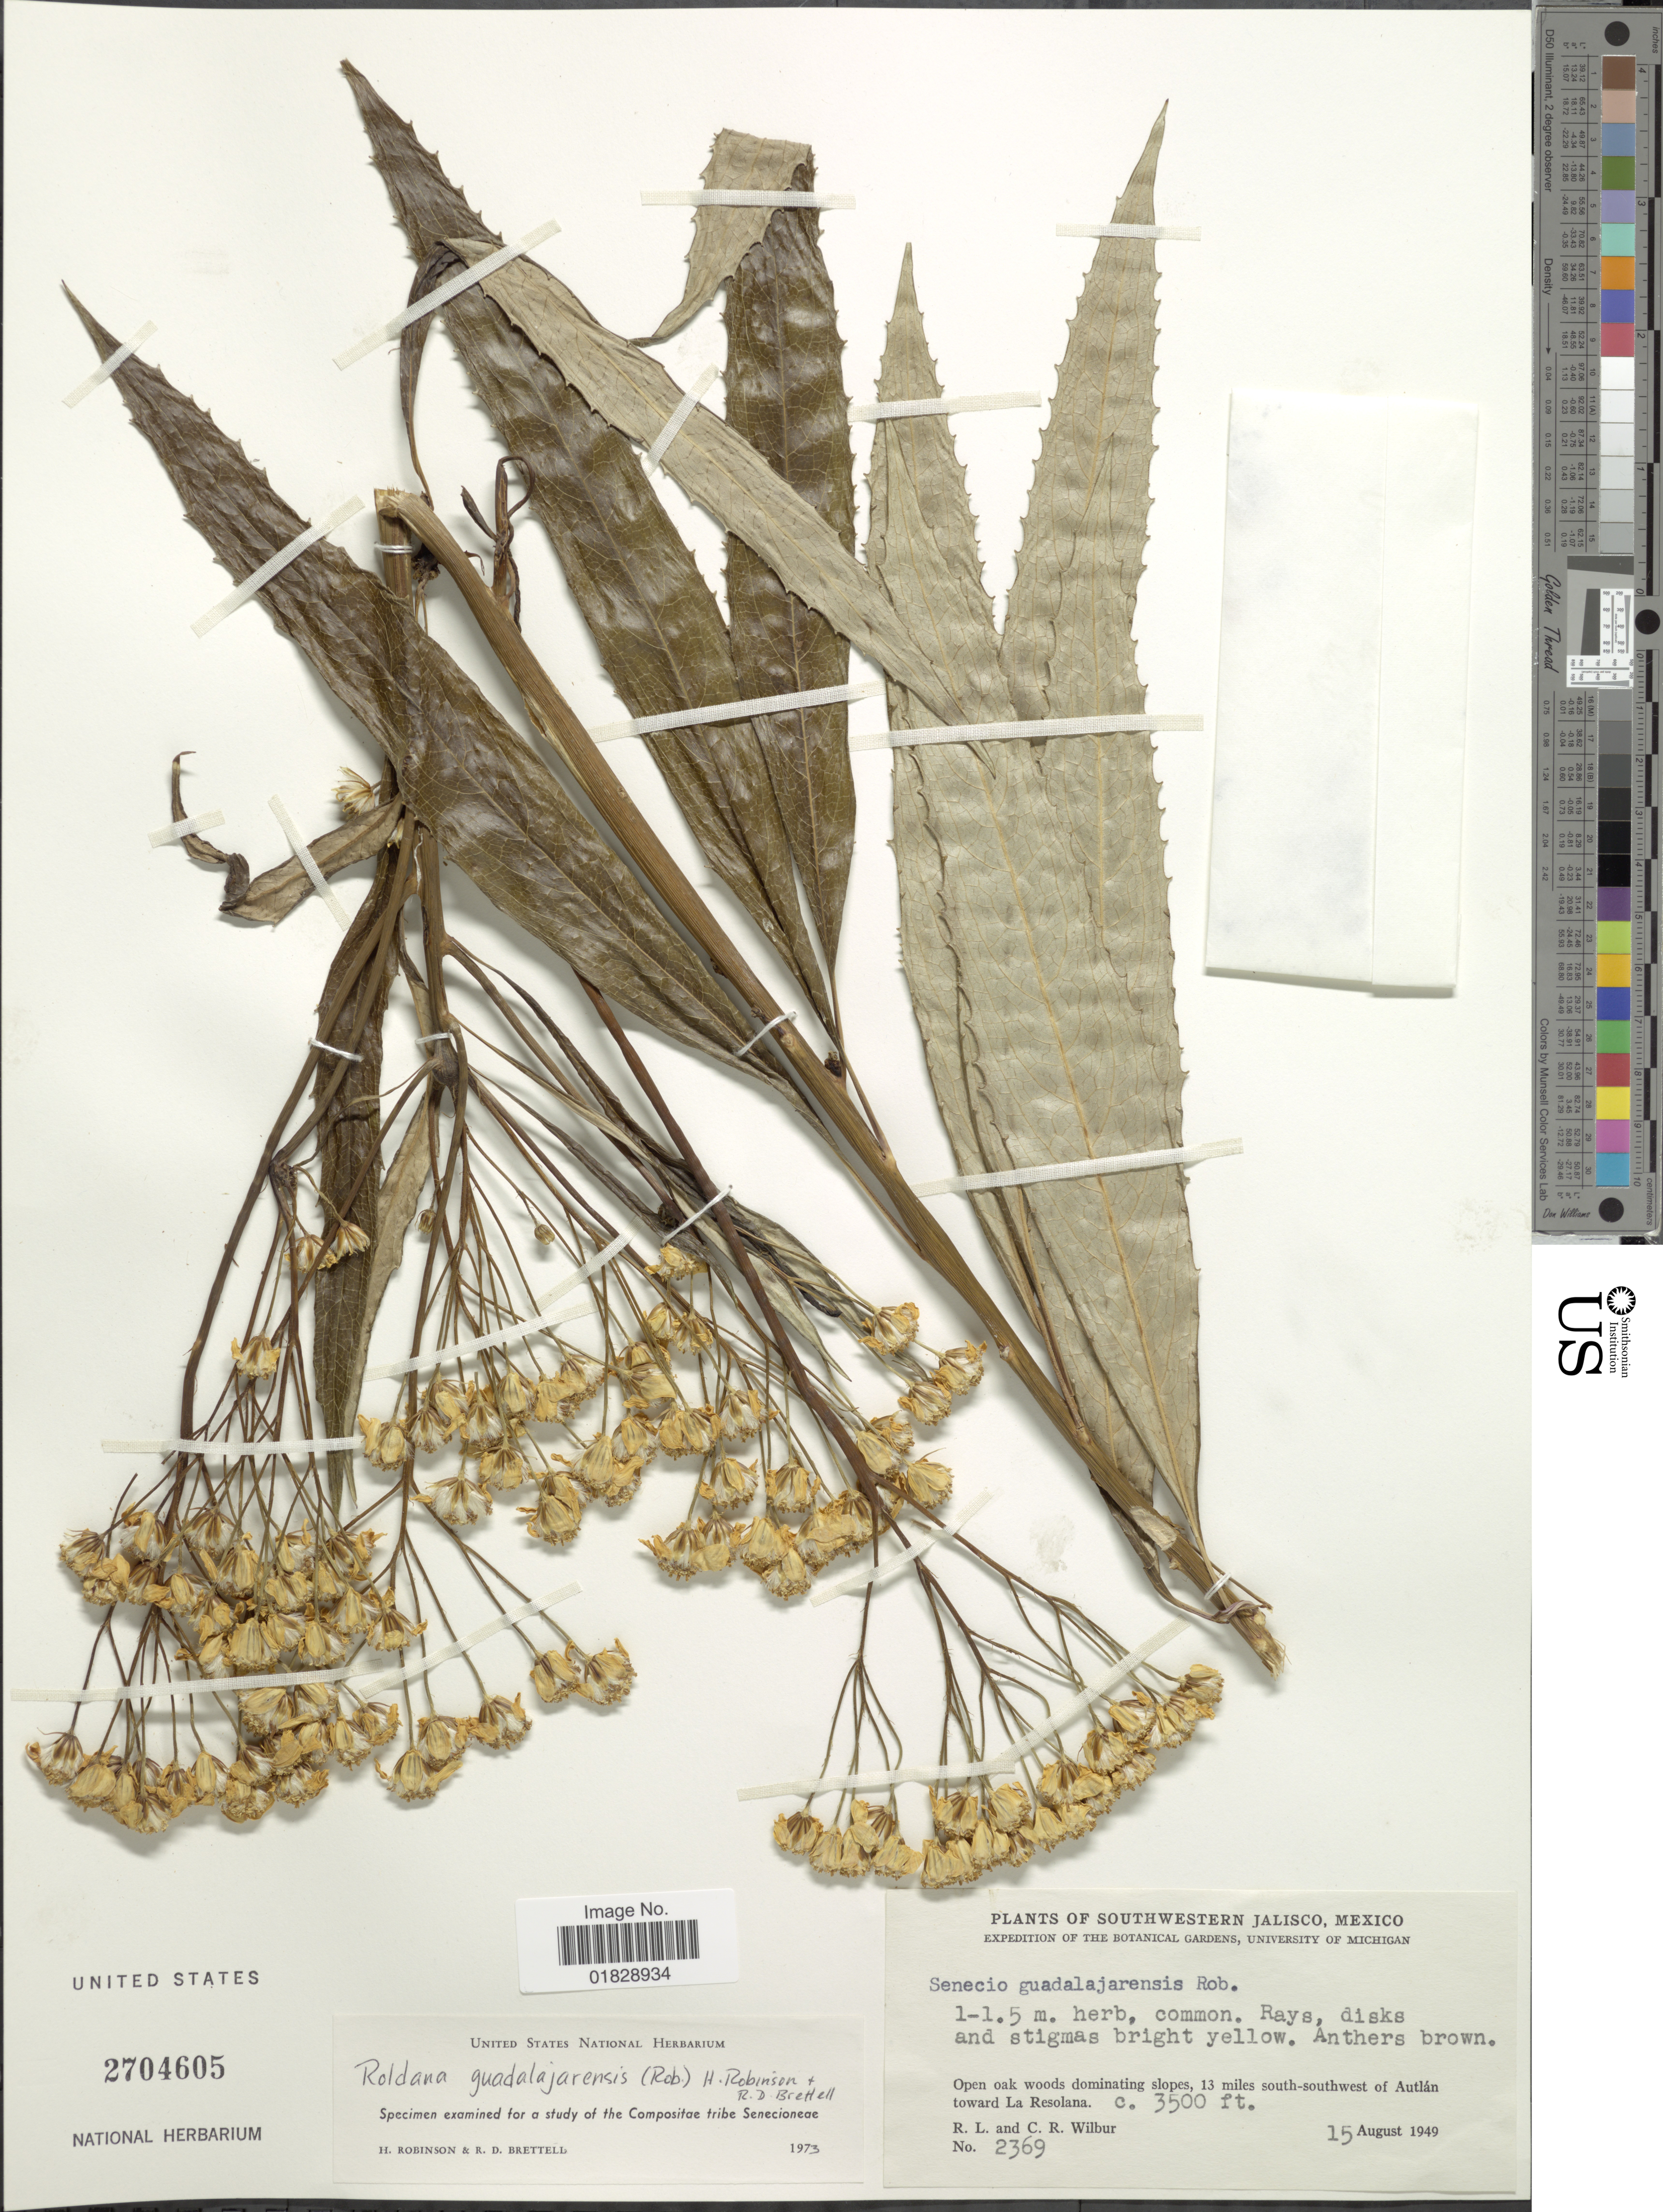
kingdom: Plantae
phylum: Tracheophyta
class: Magnoliopsida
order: Asterales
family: Asteraceae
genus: Roldana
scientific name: Roldana guadalajarensis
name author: (B.L. Rob.) H. Rob. & Brettell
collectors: R. L. Wilbur & C. Wilbur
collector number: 2369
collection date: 1949-08-15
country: Mexico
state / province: Jalisco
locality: Southwestern Jalisco, Mexico. Open oak woods dominating slopes, 13 miles south-southwest of Autlán toward La Resolana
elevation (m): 1067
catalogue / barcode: US 2704605